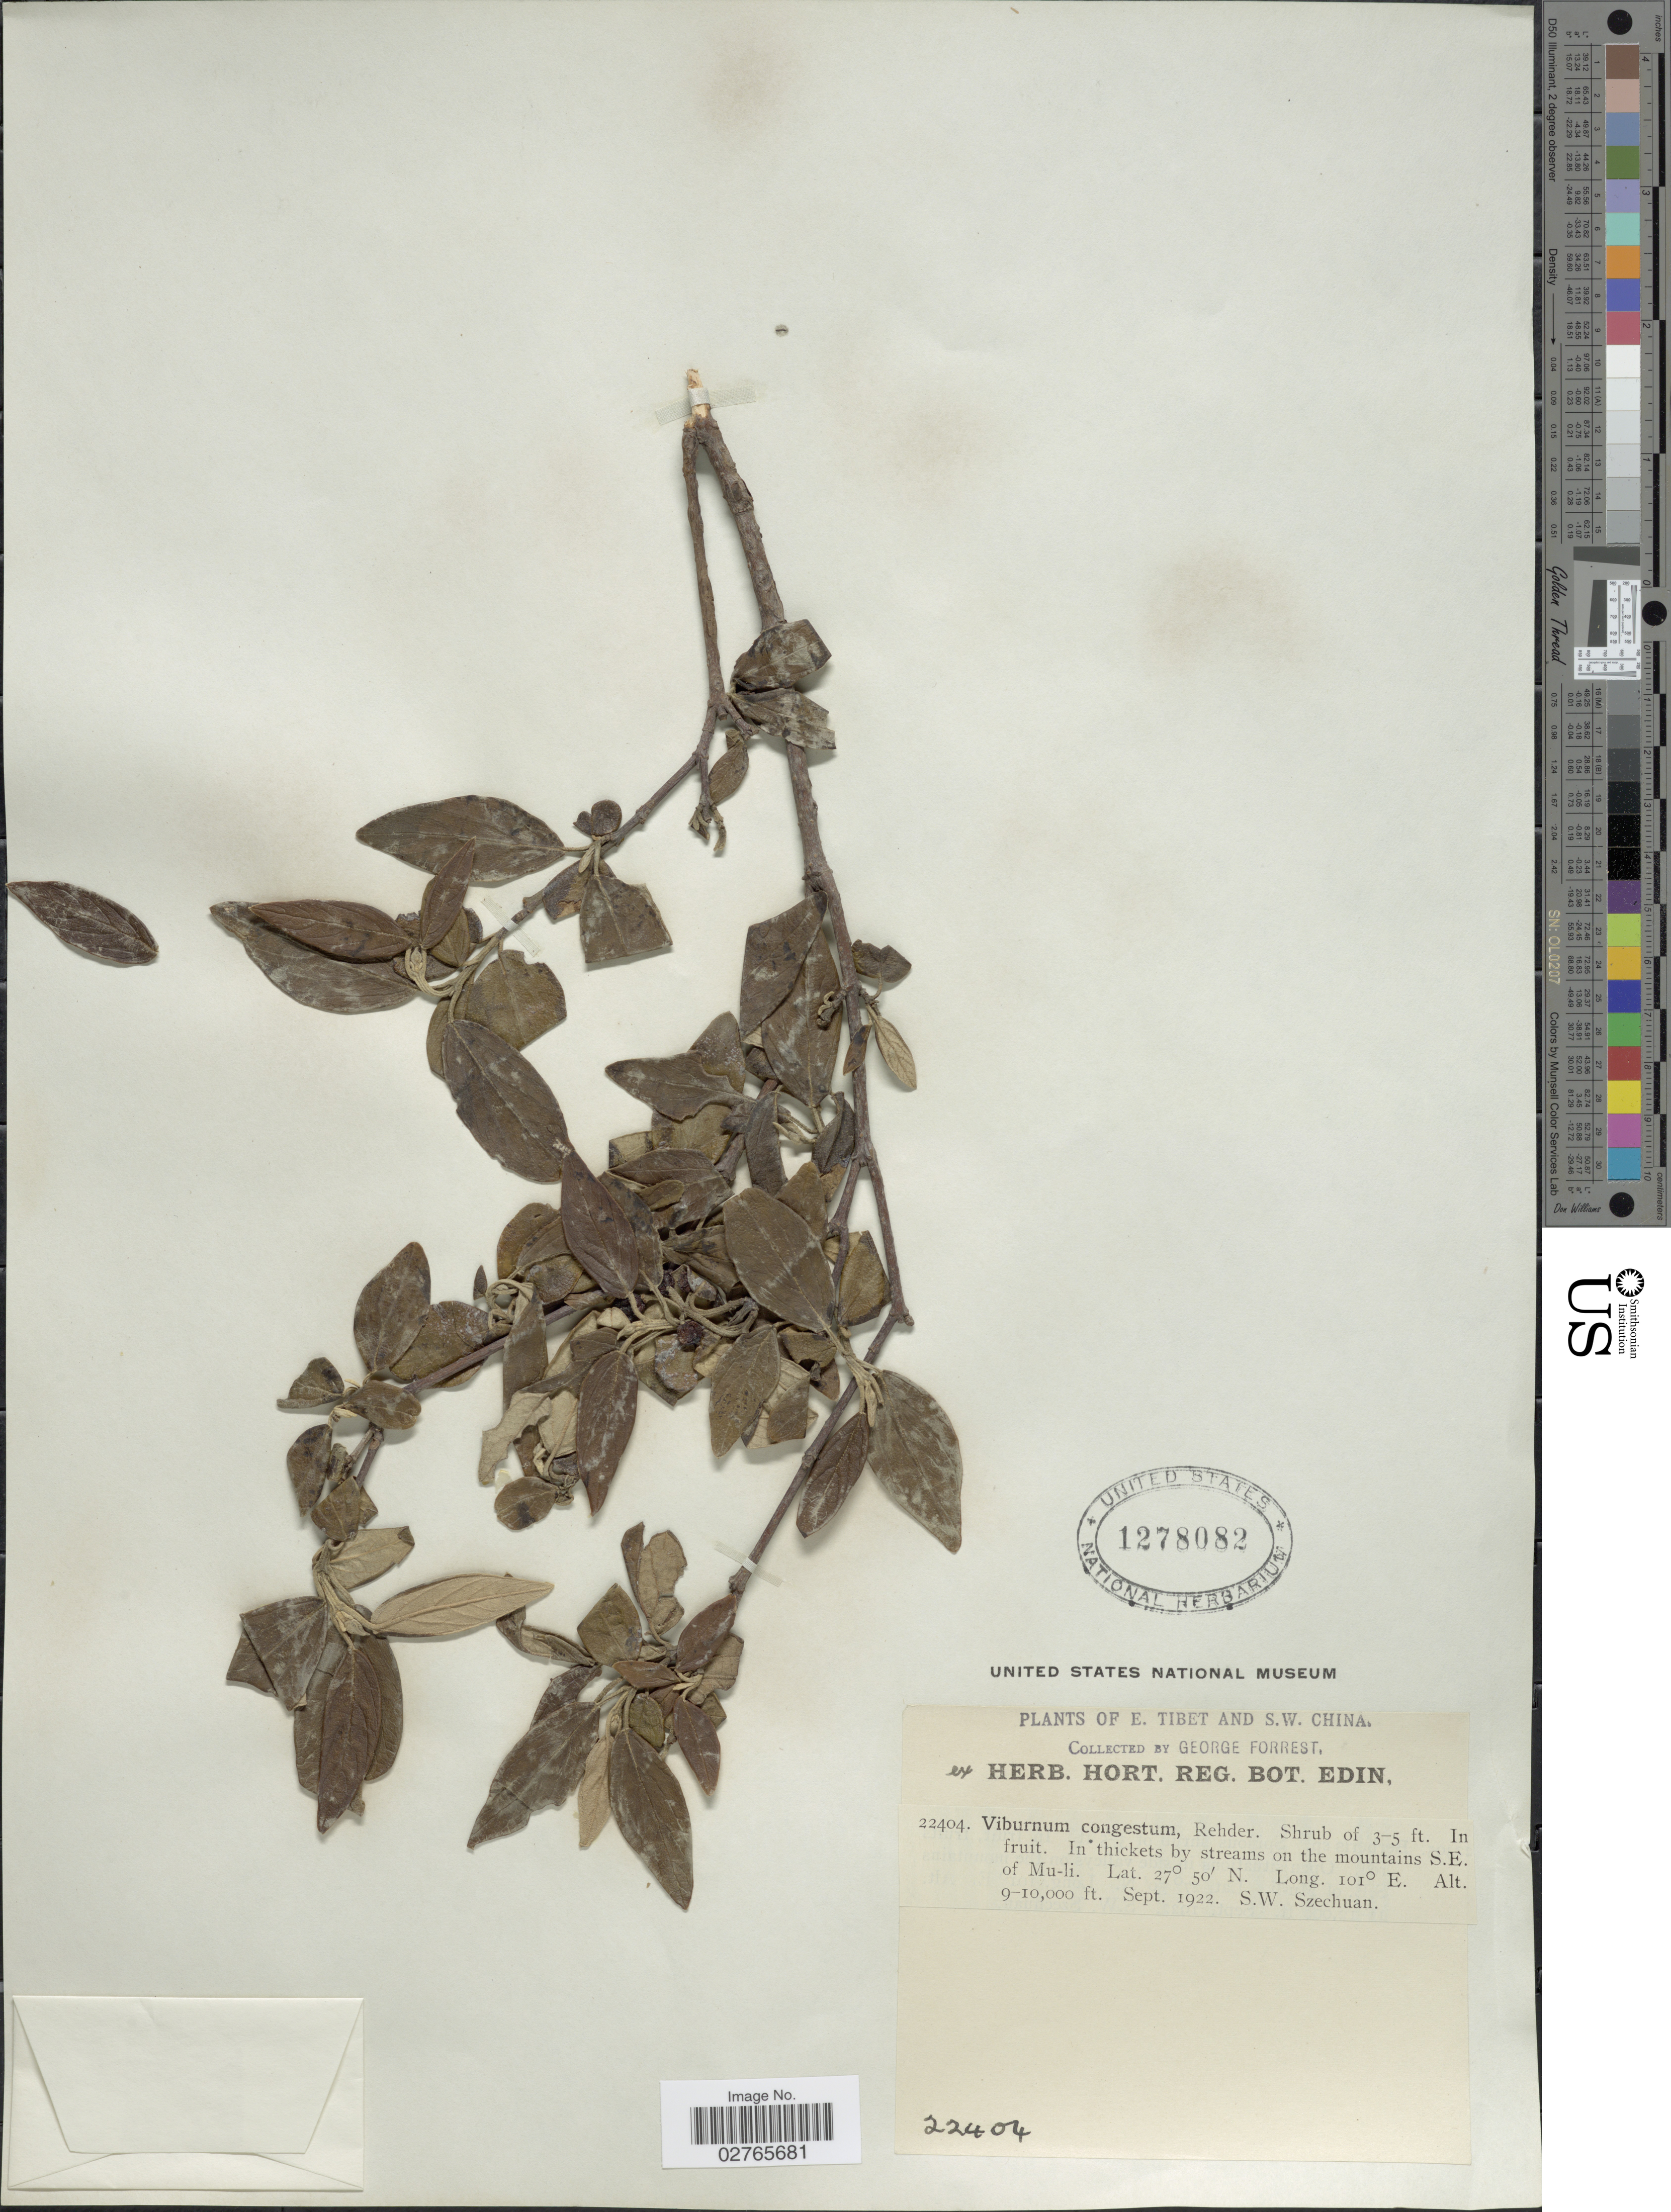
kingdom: Plantae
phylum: Tracheophyta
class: Magnoliopsida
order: Dipsacales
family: Viburnaceae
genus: Viburnum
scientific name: Viburnum congestum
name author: Rehder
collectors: G. Forrest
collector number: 22404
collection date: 1922-09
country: China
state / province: Sichuan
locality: E. Tibet and S.W. China. In thickets by streams on the mountains S.E. of Mu-li. S.W. Szechuan.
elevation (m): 2743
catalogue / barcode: US 1278082